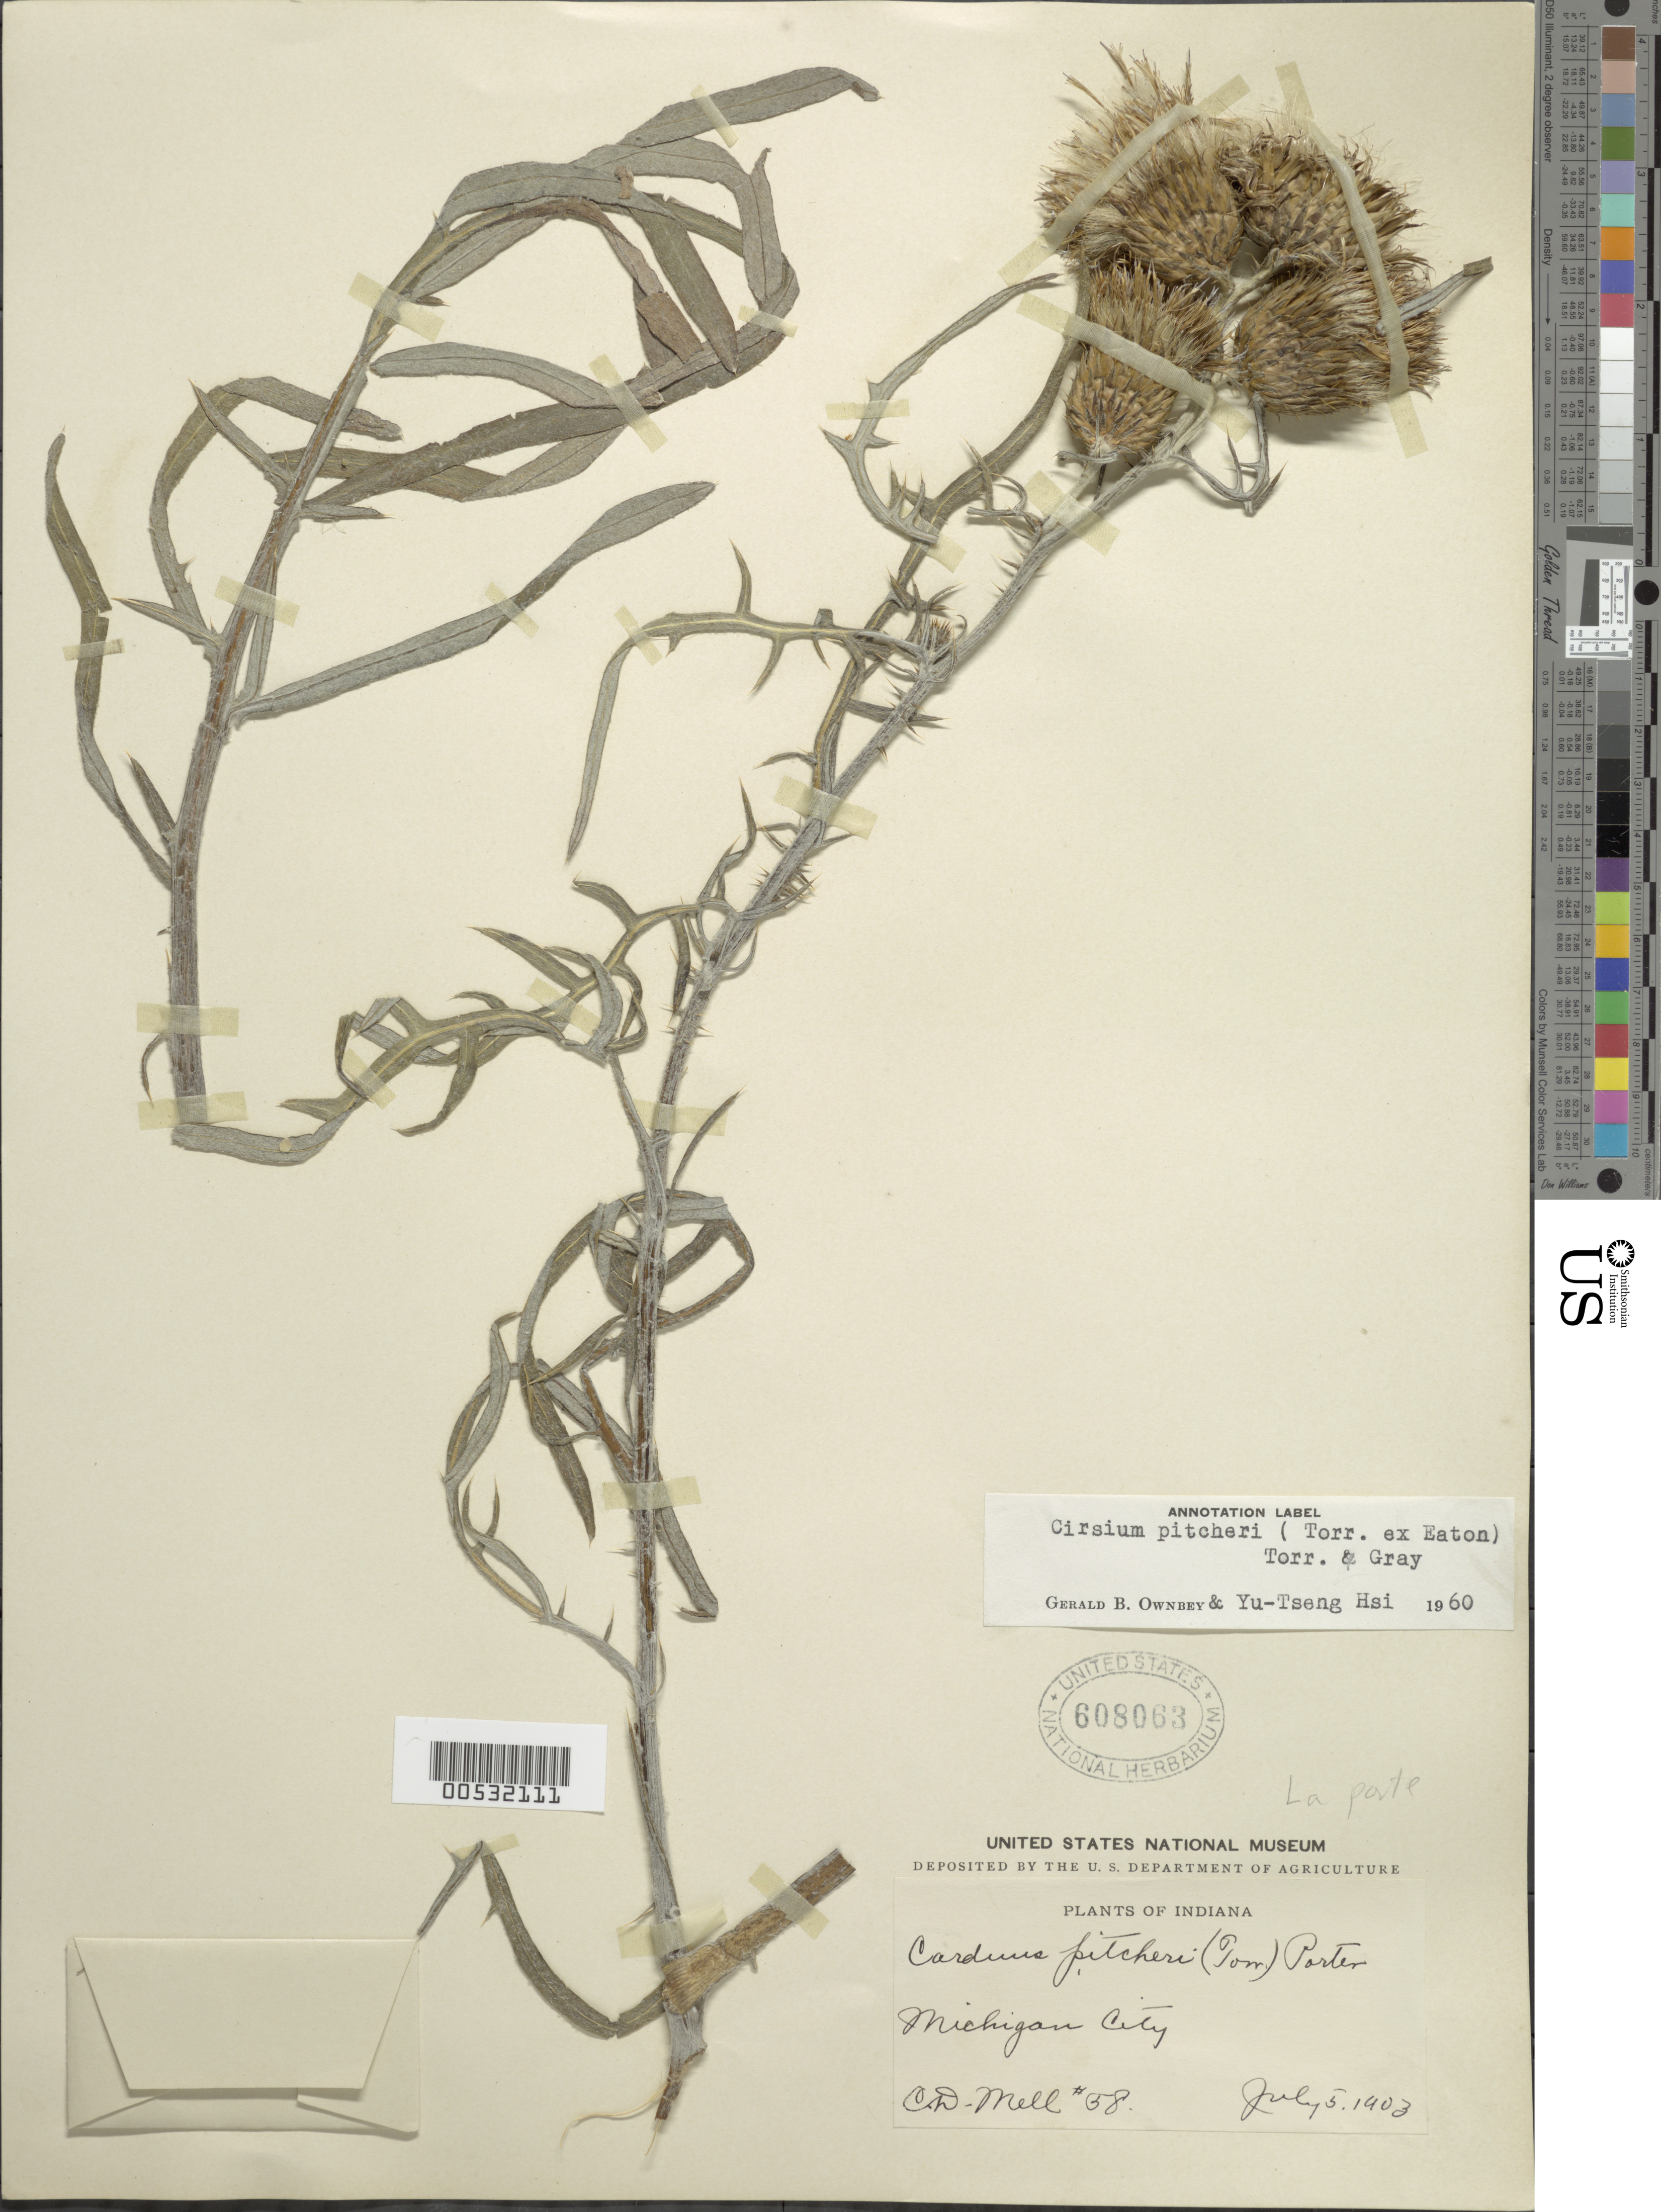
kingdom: Plantae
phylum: Tracheophyta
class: Magnoliopsida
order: Asterales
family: Asteraceae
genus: Cirsium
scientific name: Cirsium pitcheri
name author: (Torr. ex Eaton) Torr. & A. Gray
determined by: Ownbey, G. B.; Hsi, Y.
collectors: C. D. Mell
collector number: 58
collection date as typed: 05 Jul 1903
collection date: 1903-07-05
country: United States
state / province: Indiana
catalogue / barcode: US 608063